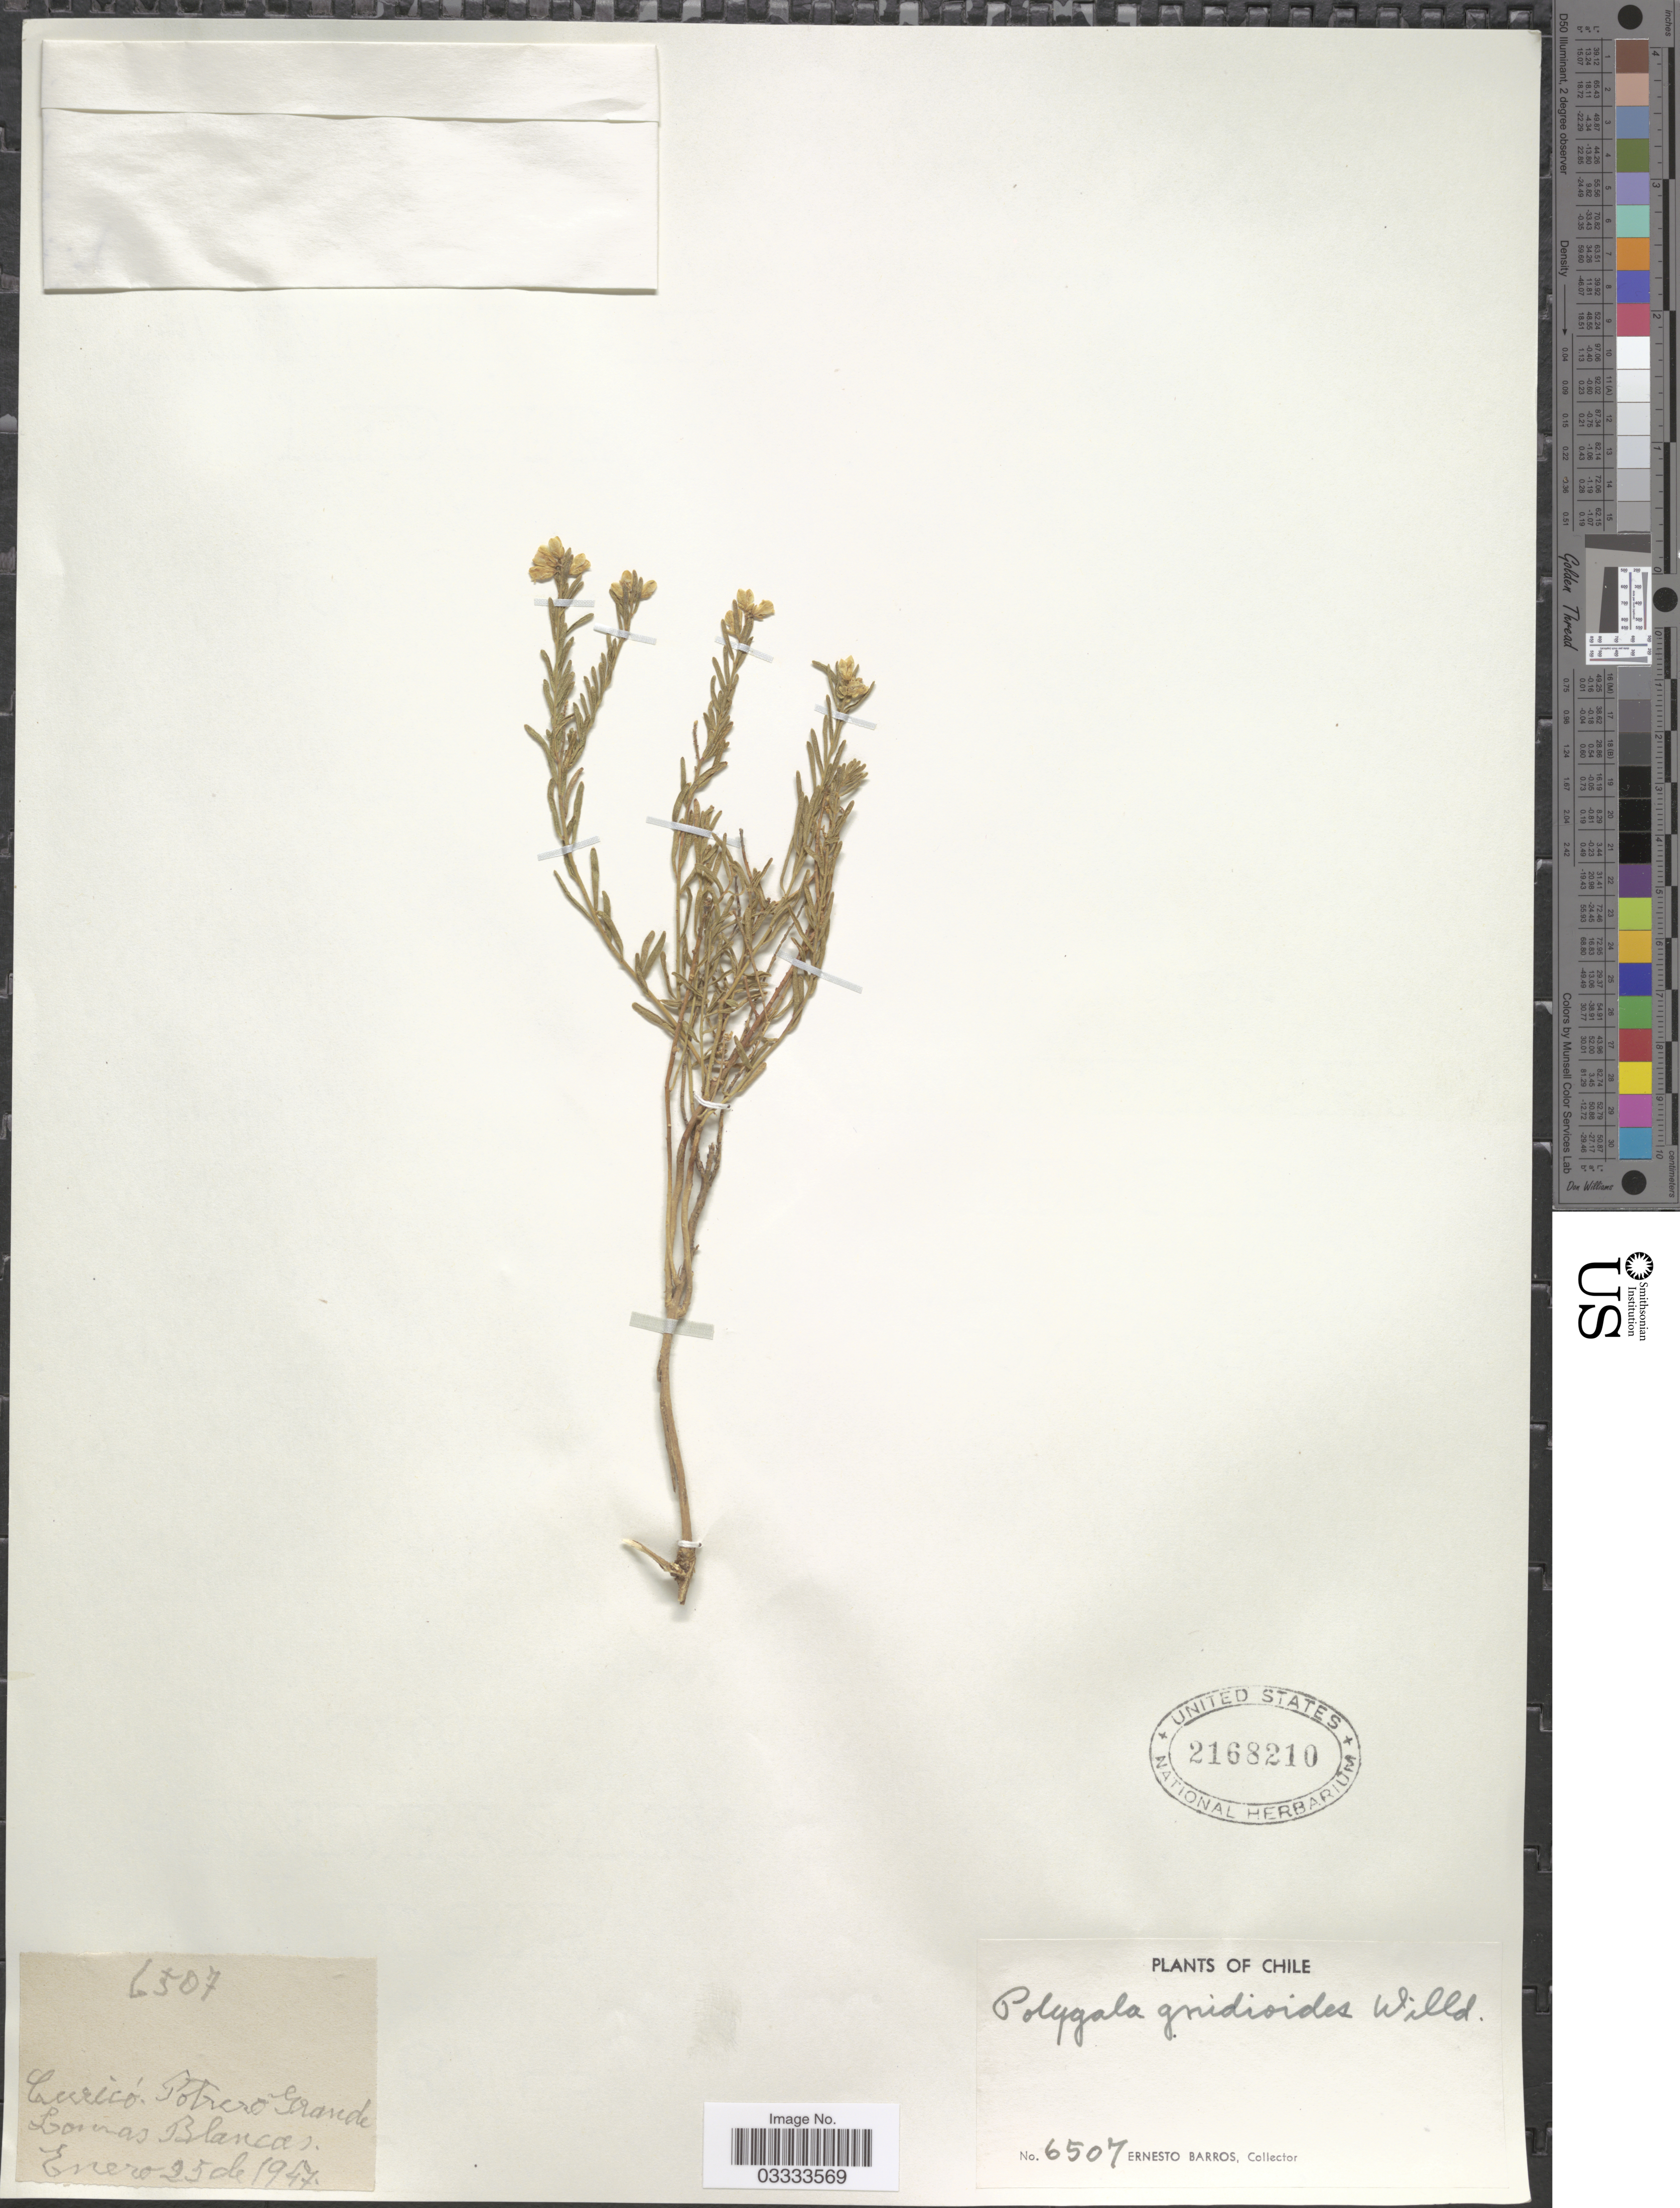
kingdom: Plantae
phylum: Tracheophyta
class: Magnoliopsida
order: Fabales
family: Polygalaceae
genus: Polygala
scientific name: Polygala gnidioides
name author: Willd.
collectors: E. Barros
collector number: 6507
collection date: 1947-01-25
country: Chile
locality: Curicó. Portrero Grande.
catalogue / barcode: US 2168210